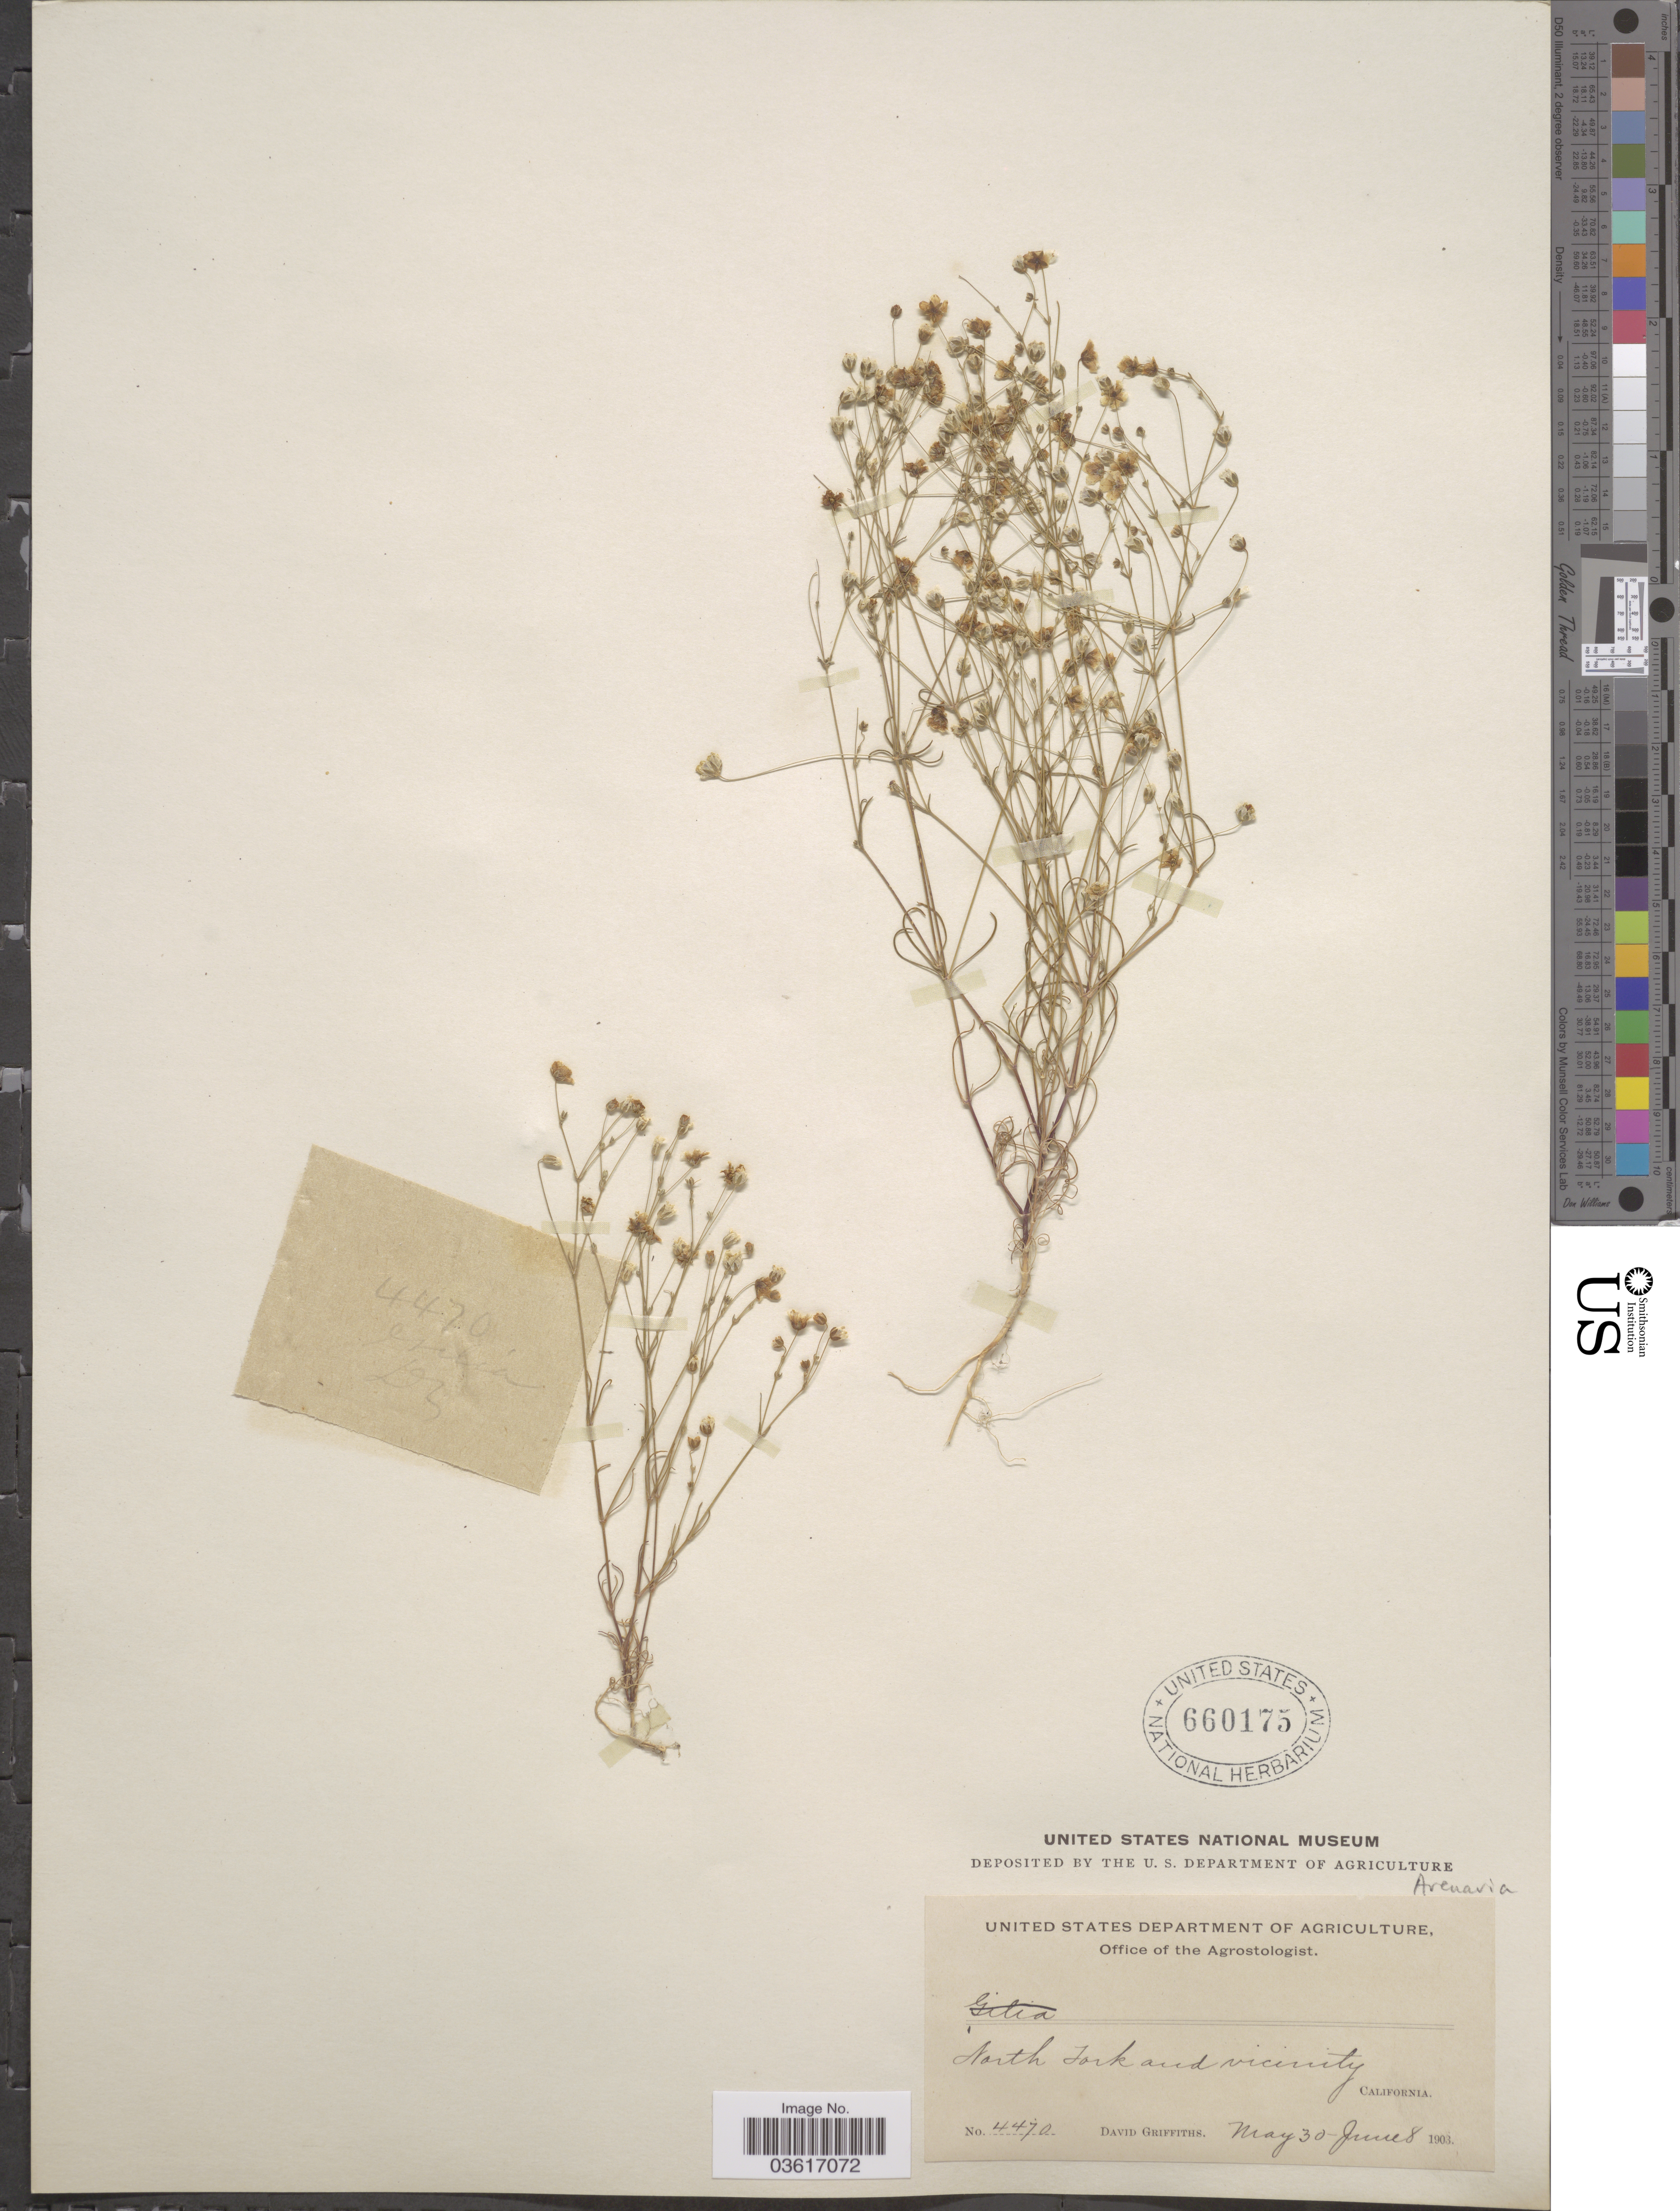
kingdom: Plantae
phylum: Tracheophyta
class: Magnoliopsida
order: Caryophyllales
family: Caryophyllaceae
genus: Minuartia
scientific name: Minuartia sp.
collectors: D. Griffiths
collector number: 4470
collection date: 1903-05-30/1903-06-08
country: United States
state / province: California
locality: North Fork and vicinity.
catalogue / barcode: US 660175